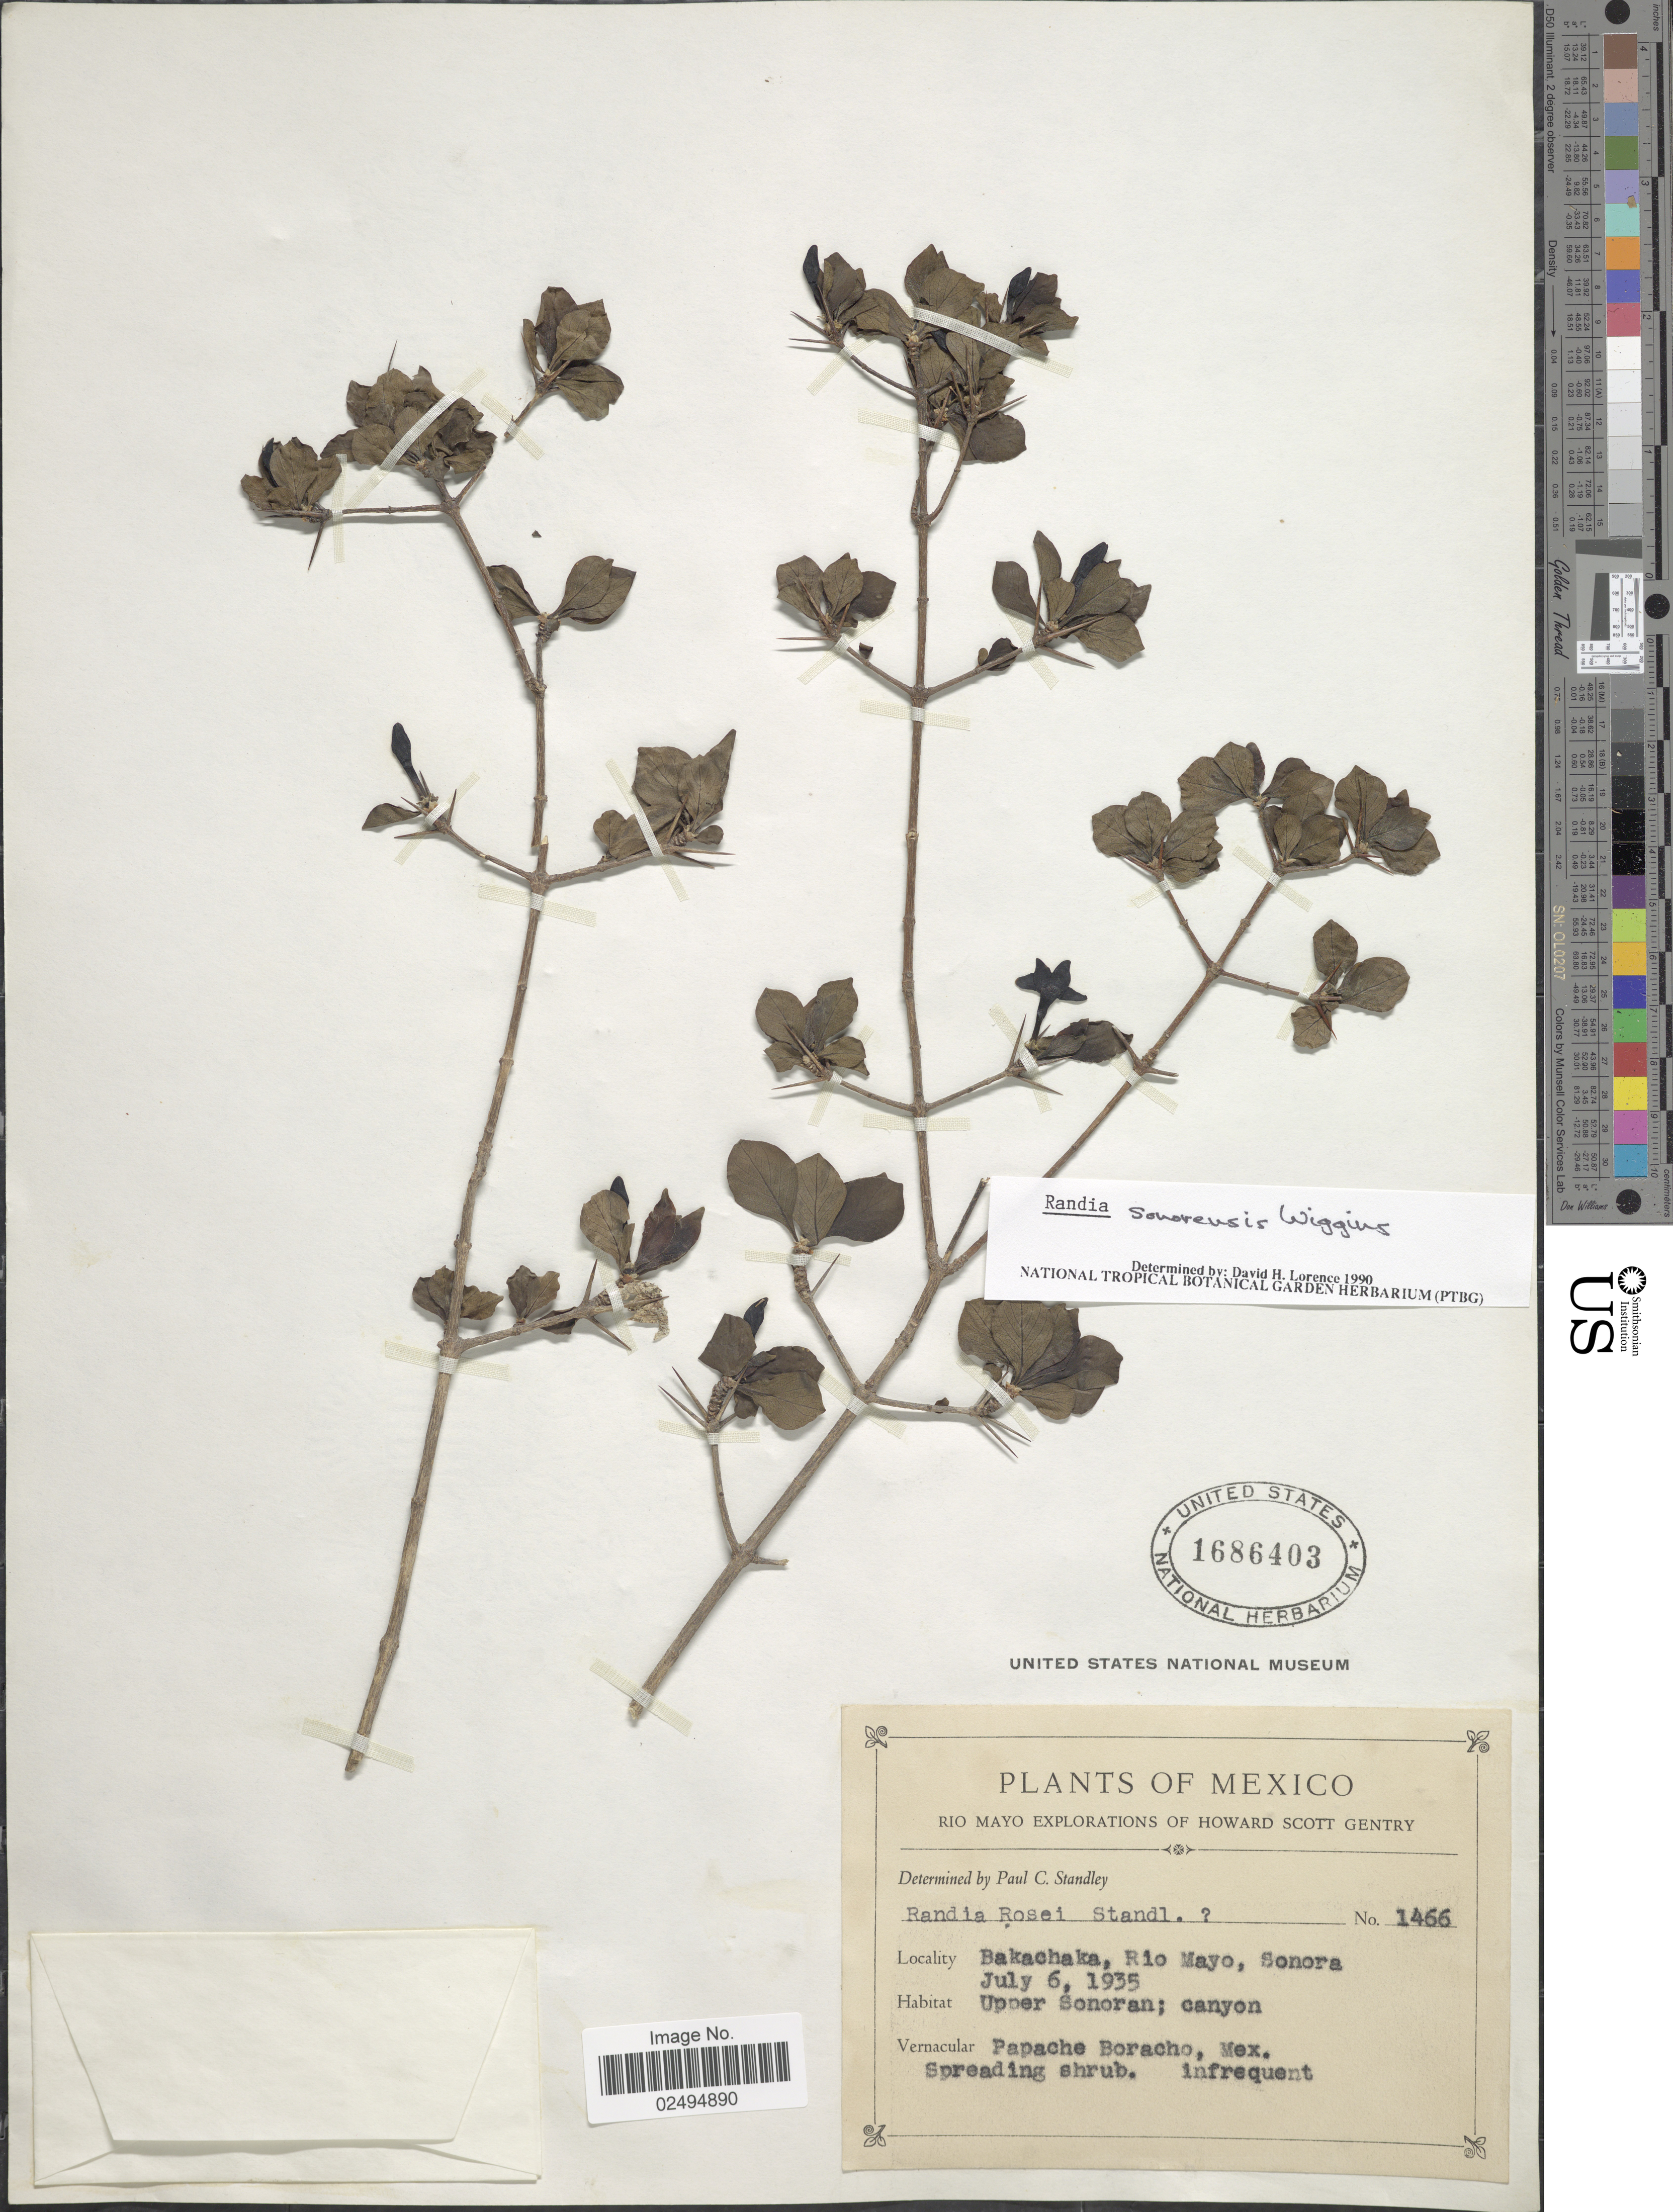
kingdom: Plantae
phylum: Tracheophyta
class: Magnoliopsida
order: Gentianales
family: Rubiaceae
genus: Randia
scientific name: Randia sonorensis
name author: Wiggins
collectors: H. S. Gentry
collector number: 1466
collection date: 1935-07-06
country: Mexico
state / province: Sonora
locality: Rio Mayo, Bakachaka, Upper Sonoran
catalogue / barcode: US 1686403